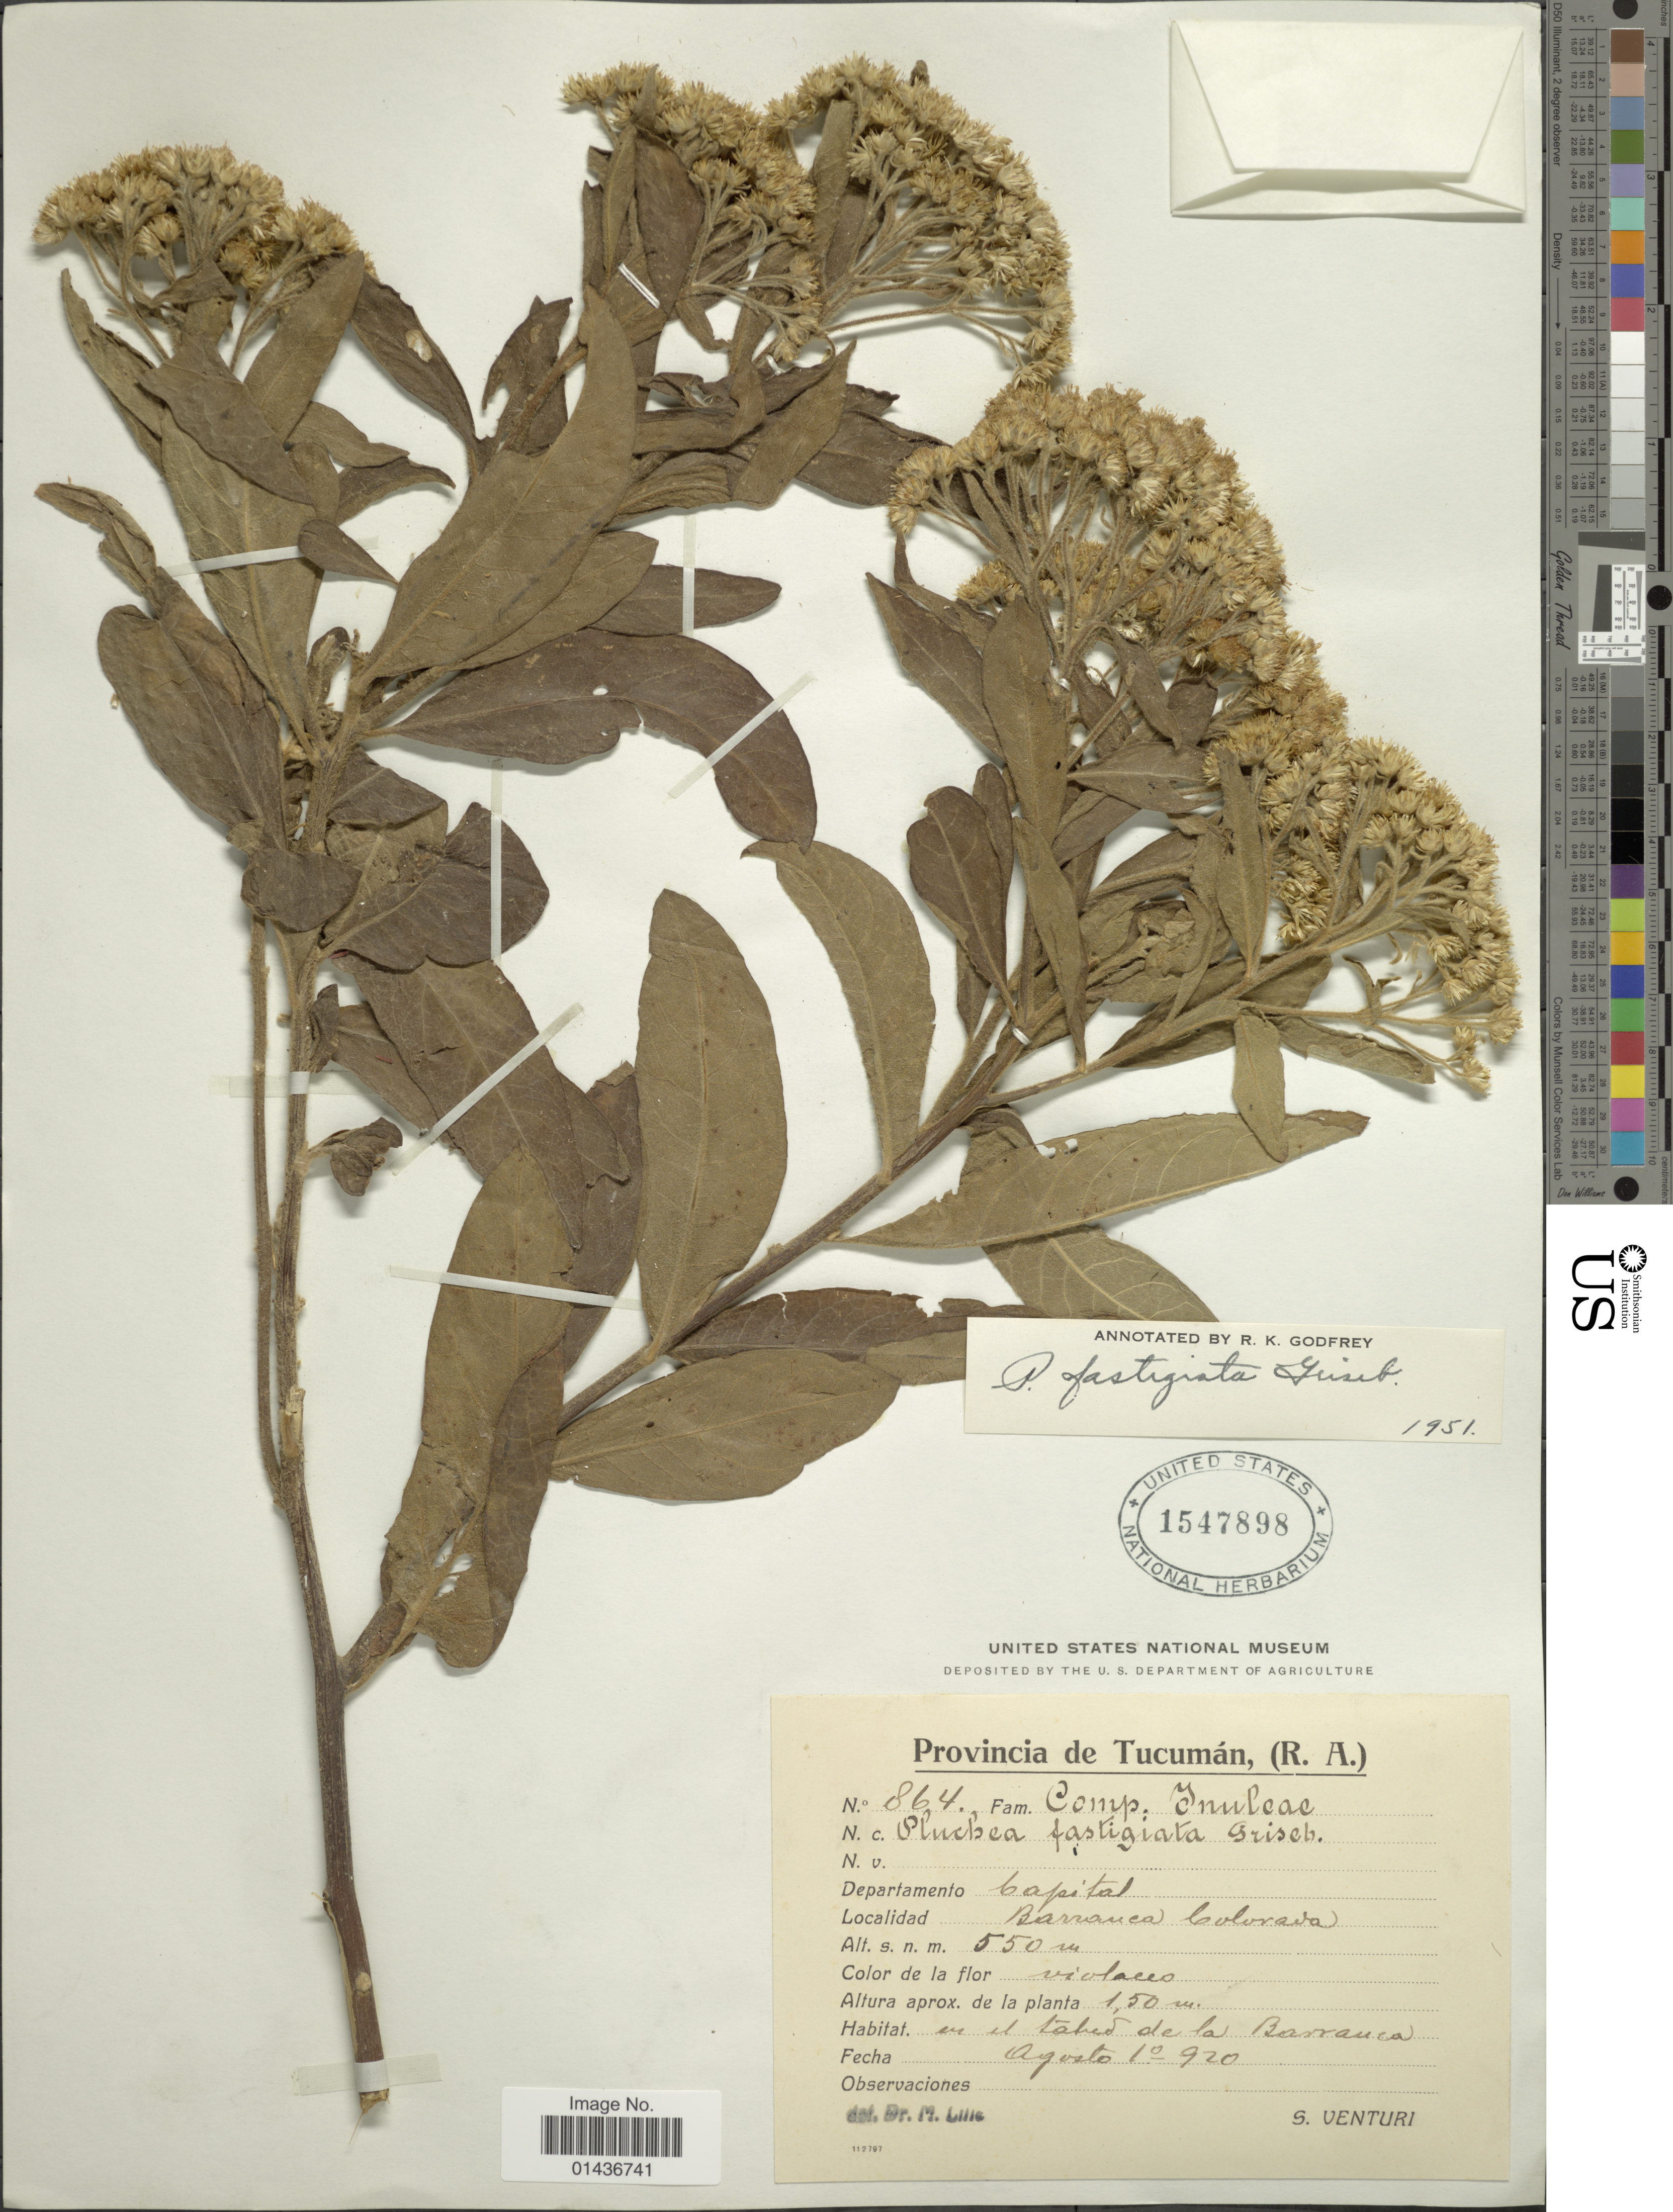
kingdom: Plantae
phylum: Tracheophyta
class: Magnoliopsida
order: Asterales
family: Asteraceae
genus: Pluchea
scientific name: Pluchea fastigiata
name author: Griseb.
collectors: S. Venturi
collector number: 864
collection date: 1920-08-01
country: Argentina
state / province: Tucuman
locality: Provincia de Tucuman (R.A.), Departamento Capital, Barranca Colorado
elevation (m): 550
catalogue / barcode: US 1547898